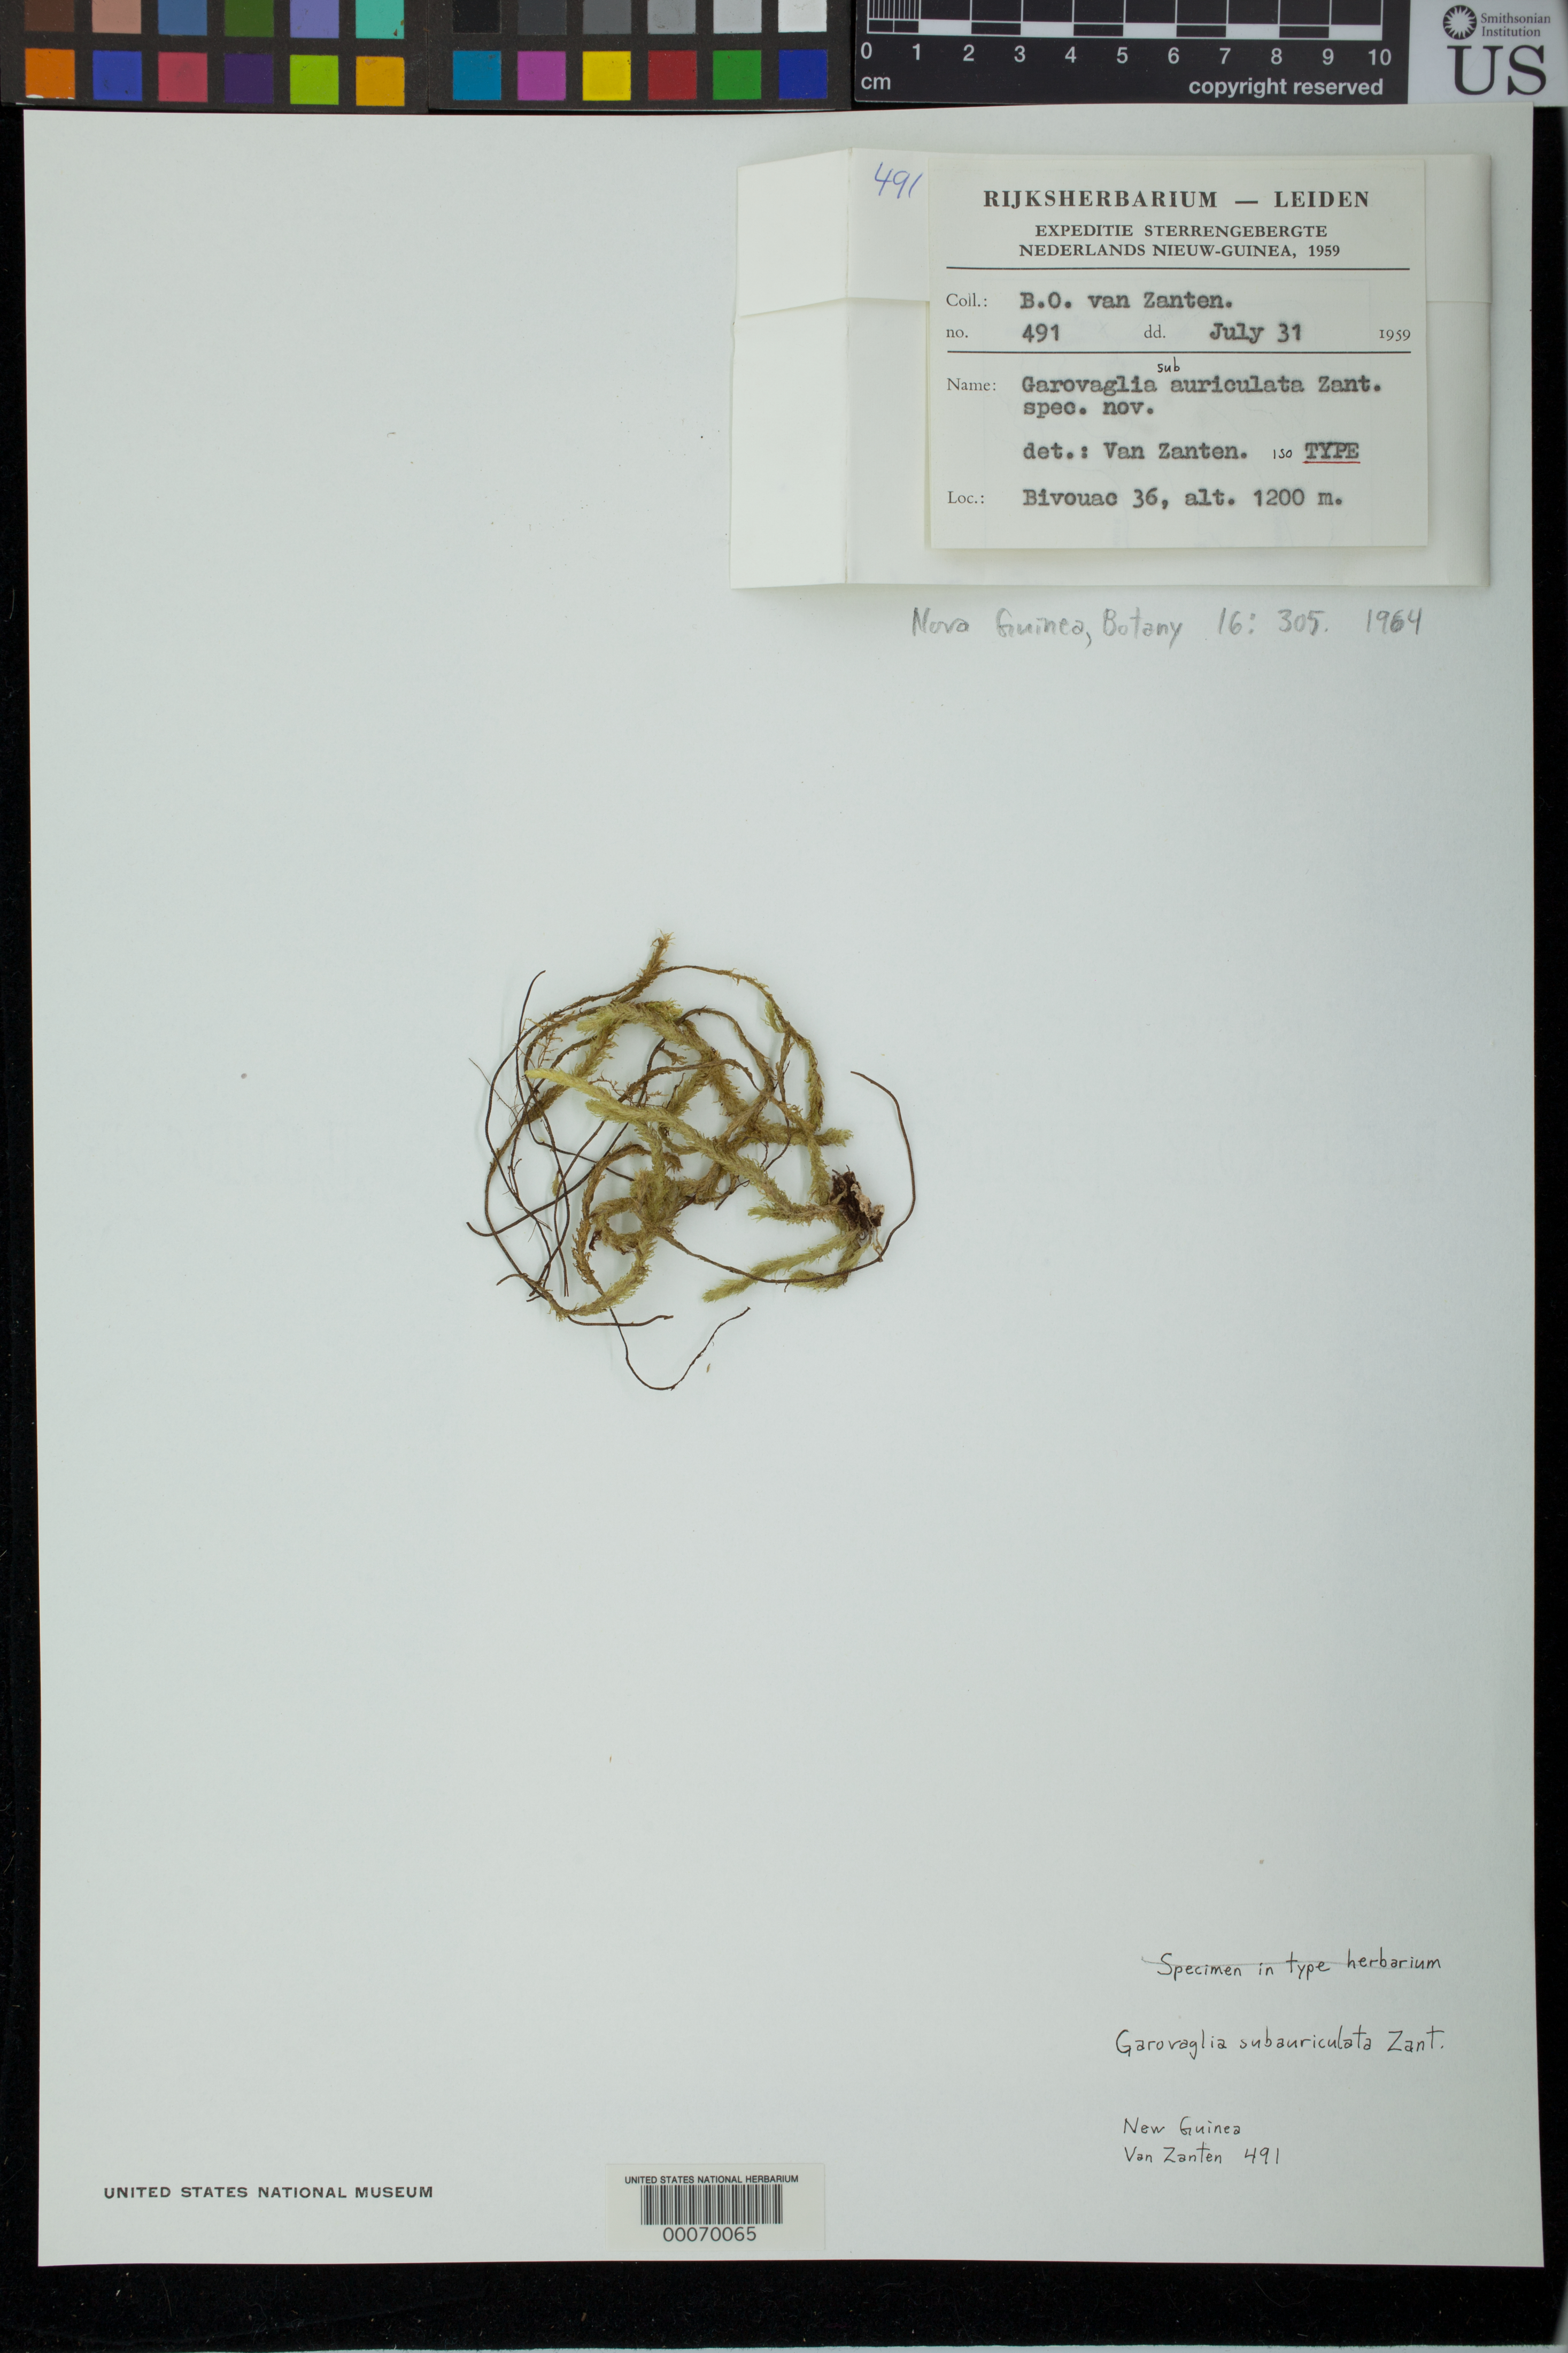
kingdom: Plantae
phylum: Bryophyta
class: Bryopsida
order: Hypnales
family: Pterobryaceae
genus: Garovaglia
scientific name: Garovaglia subauriculata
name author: van Zanten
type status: Isotype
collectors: B. van Zanten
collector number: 491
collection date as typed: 31 Jul 1959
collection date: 1959-07-31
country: Indonesia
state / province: Papua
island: New Guinea Island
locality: Bivouac 36. Irian Jaya.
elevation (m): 1200